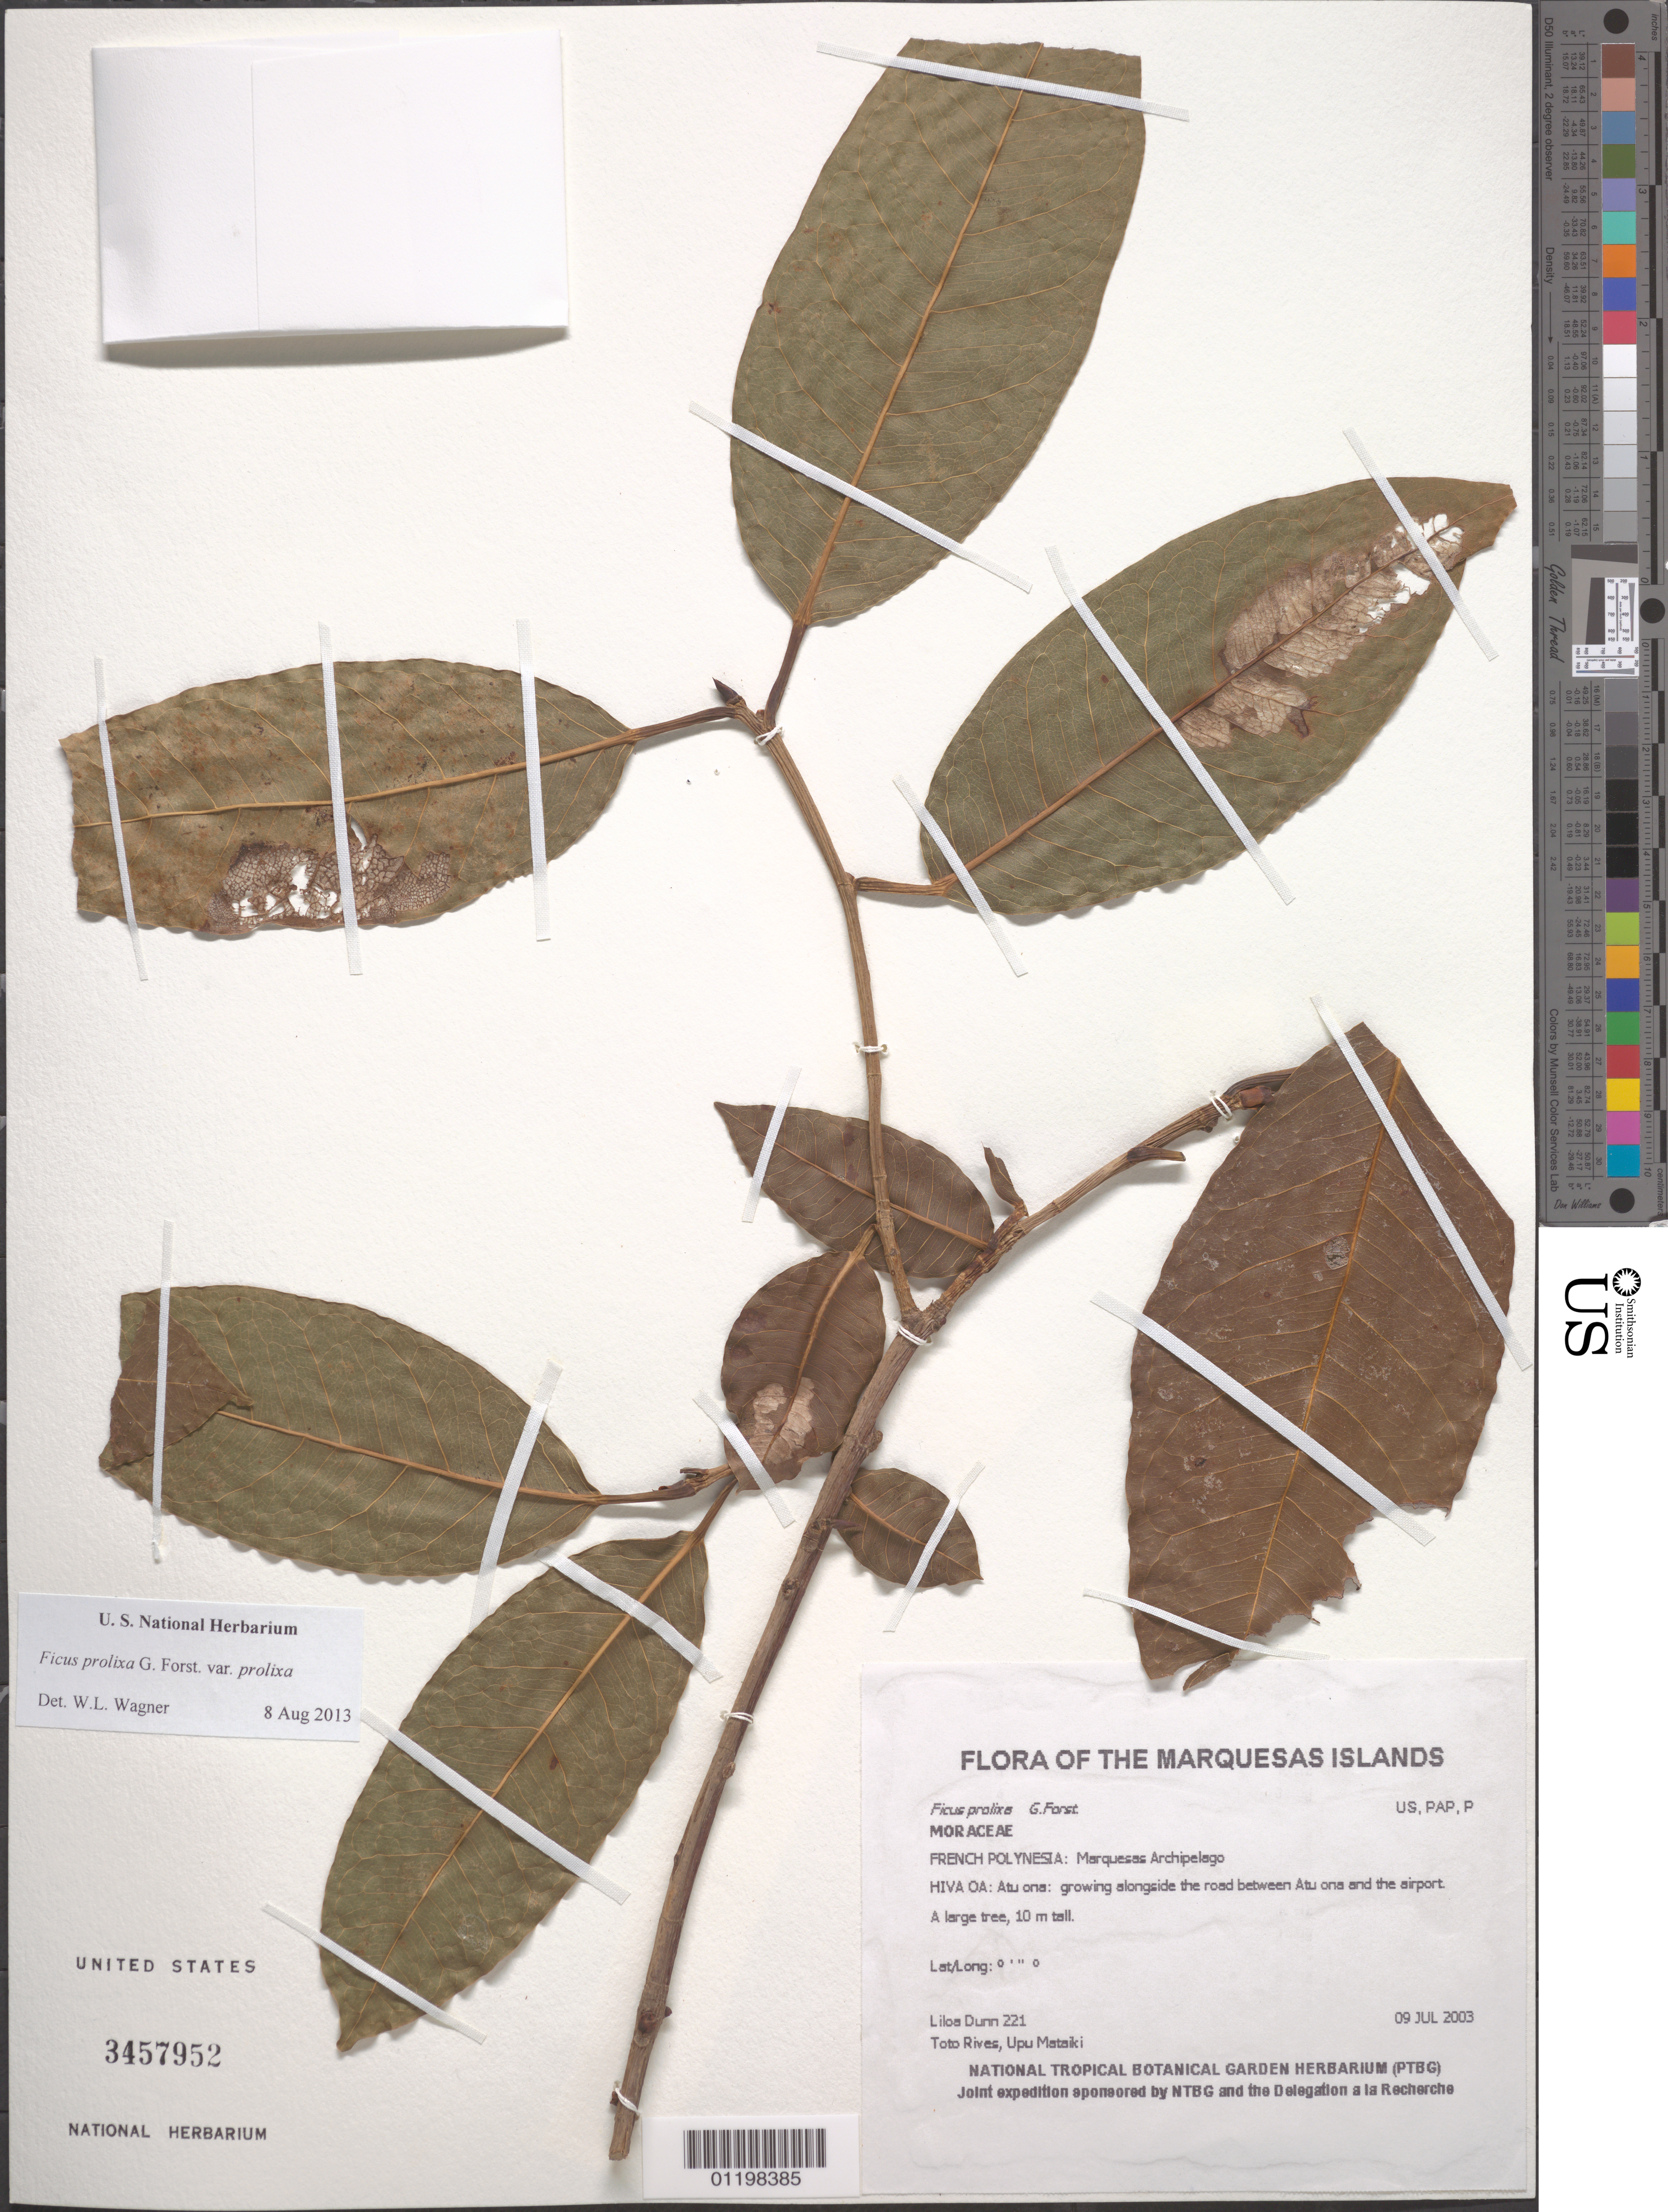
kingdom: Plantae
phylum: Tracheophyta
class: Magnoliopsida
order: Rosales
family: Moraceae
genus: Ficus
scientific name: Ficus prolixa var. prolixa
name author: G. Forst.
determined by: Lorence, David H., (PTBG), National Tropical Botanical Garden (UNITED STATES)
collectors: L. Dunn, T. Rives & U. Mataiki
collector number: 221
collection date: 2003-07-09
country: French Polynesia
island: Hiva Oa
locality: Atu Ona: between Atu Ona and the airport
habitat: Growing alongside the road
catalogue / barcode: US 3457952